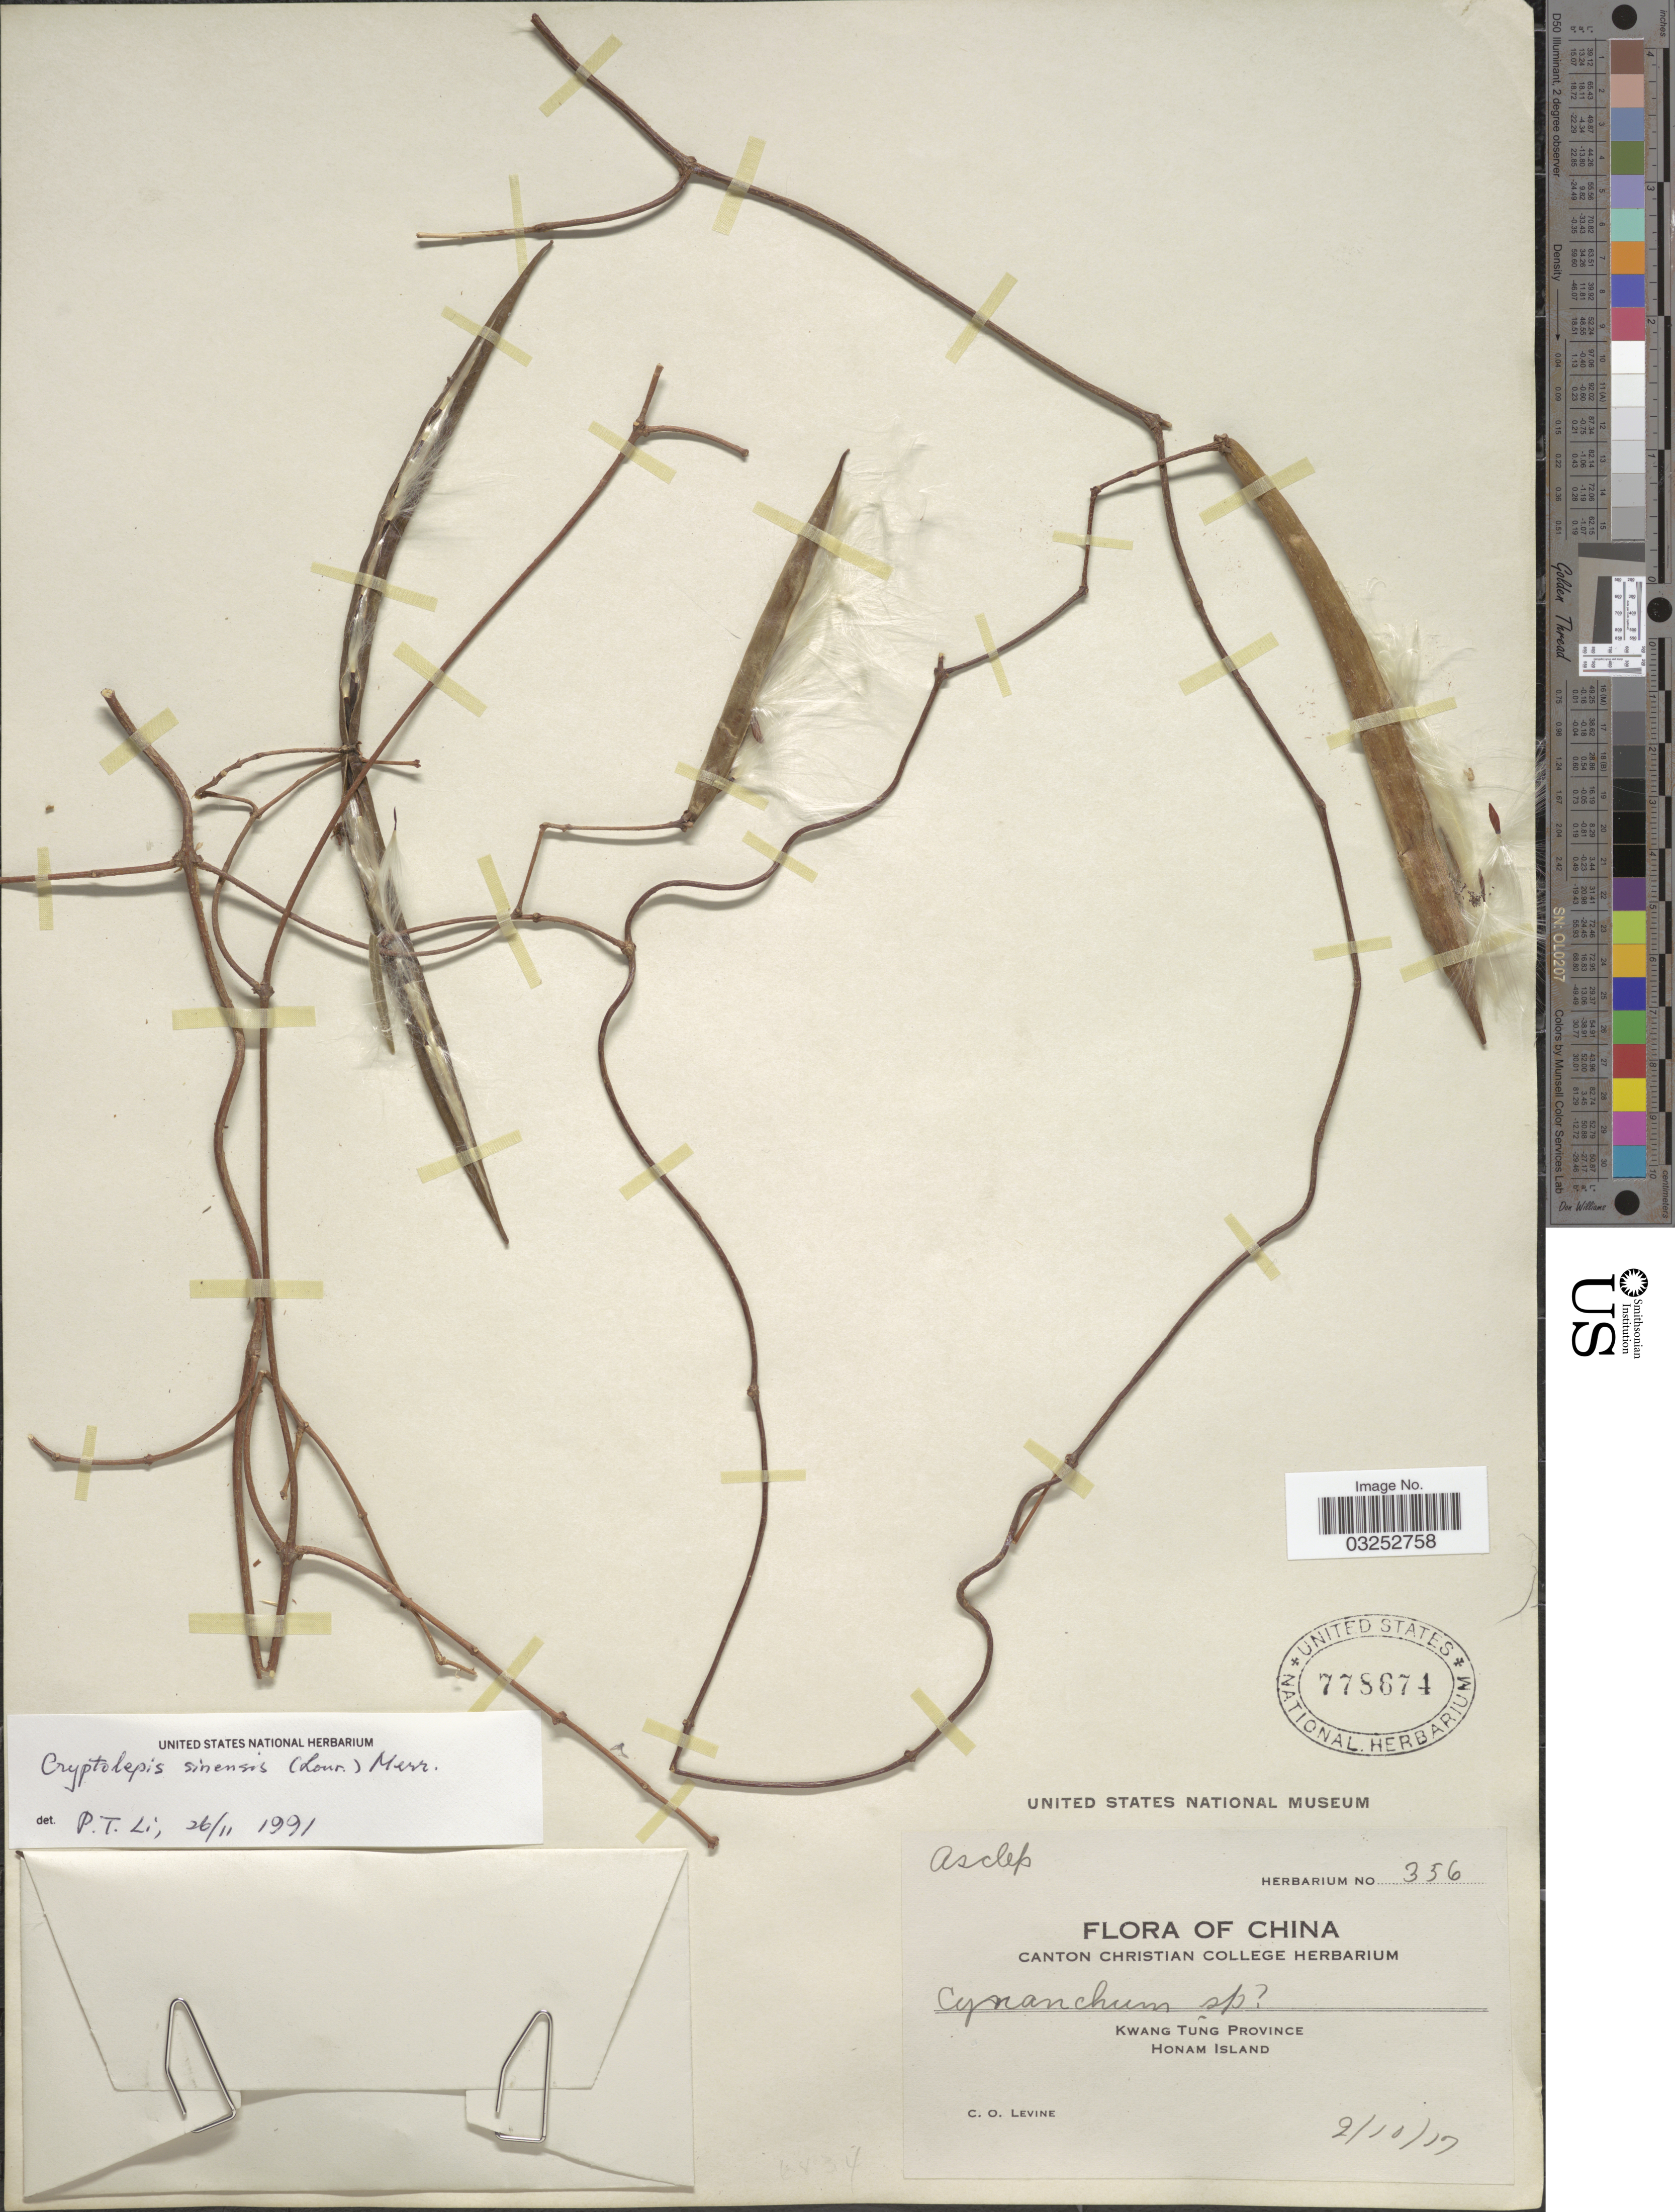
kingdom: Plantae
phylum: Tracheophyta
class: Magnoliopsida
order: Gentianales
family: Apocynaceae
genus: Cryptolepis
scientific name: Cryptolepis sinensis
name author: Merr.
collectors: C. O. Levine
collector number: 356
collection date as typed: Transcribed d/m/y: 2/10/17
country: China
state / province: Guangdong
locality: Kwang Tung Province, Honam Island.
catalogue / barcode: US 778674